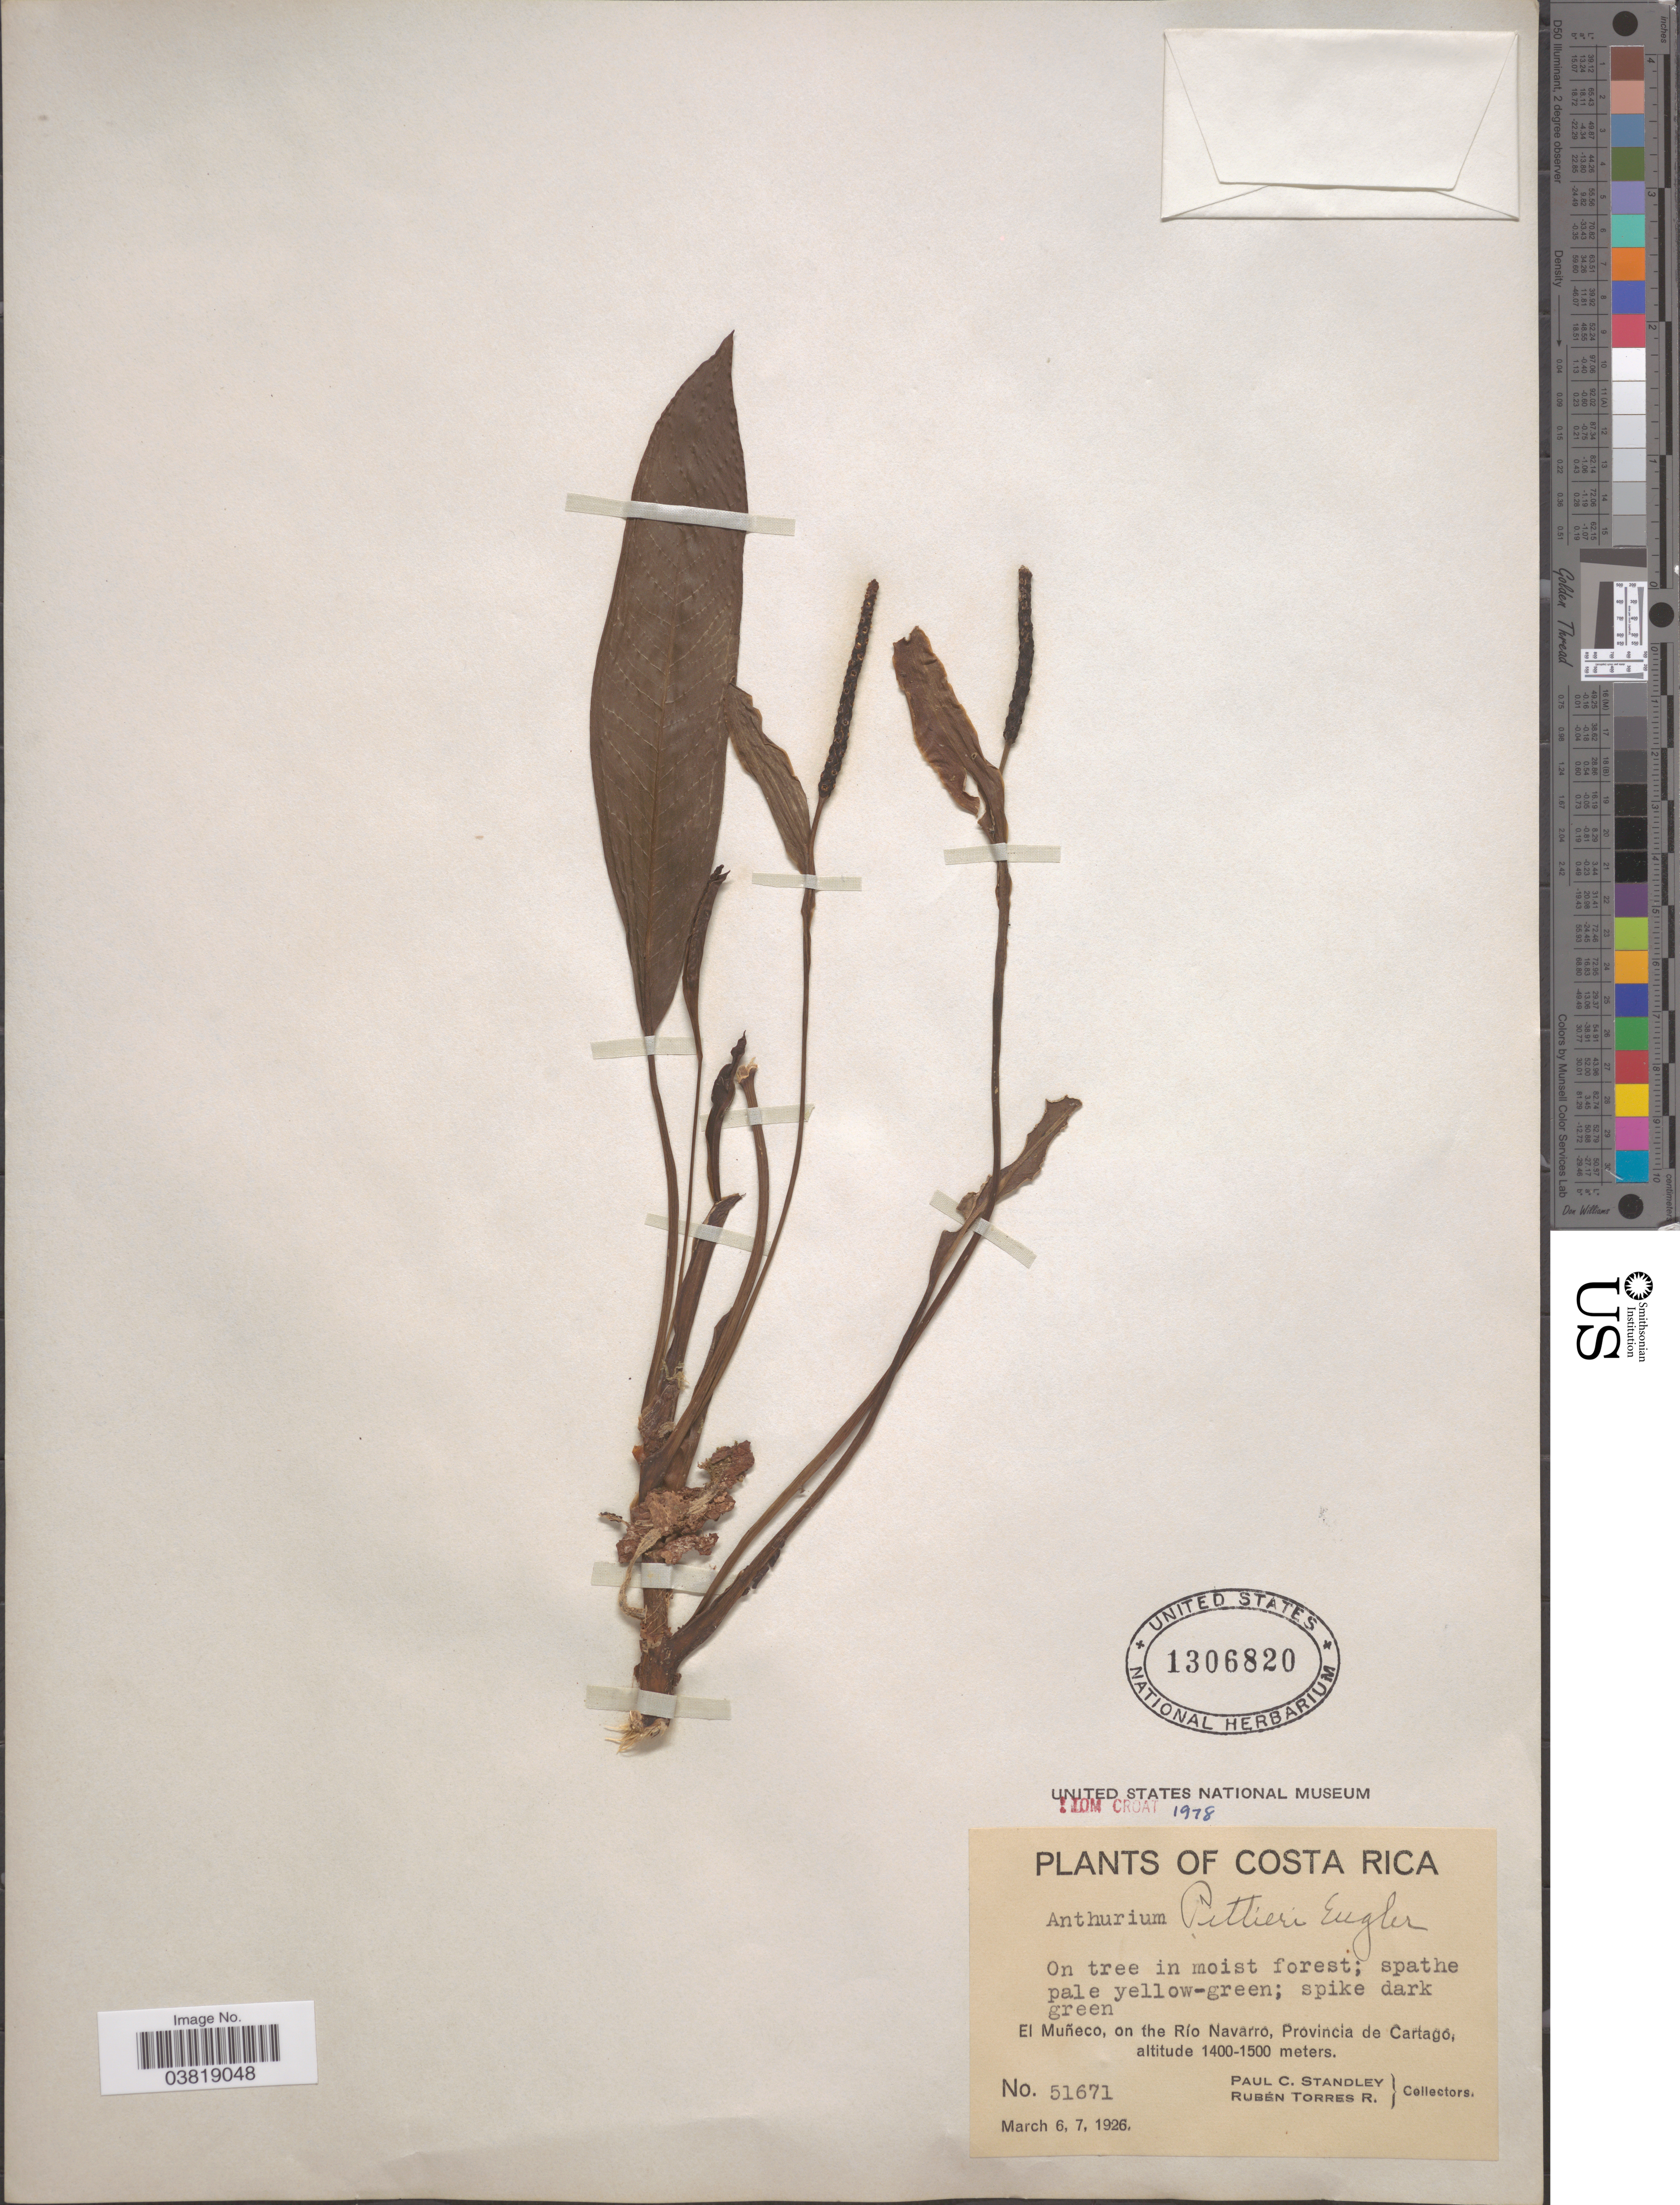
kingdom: Plantae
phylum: Tracheophyta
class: Liliopsida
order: Alismatales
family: Araceae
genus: Anthurium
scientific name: Anthurium pittieri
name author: Engl.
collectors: P. C. Standley & R. Torres Rojas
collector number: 51671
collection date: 1926-03-06/1926-03-07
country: Costa Rica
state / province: Cartago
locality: El Muñeco, on the Río Navarro.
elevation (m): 1400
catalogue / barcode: US 1306820